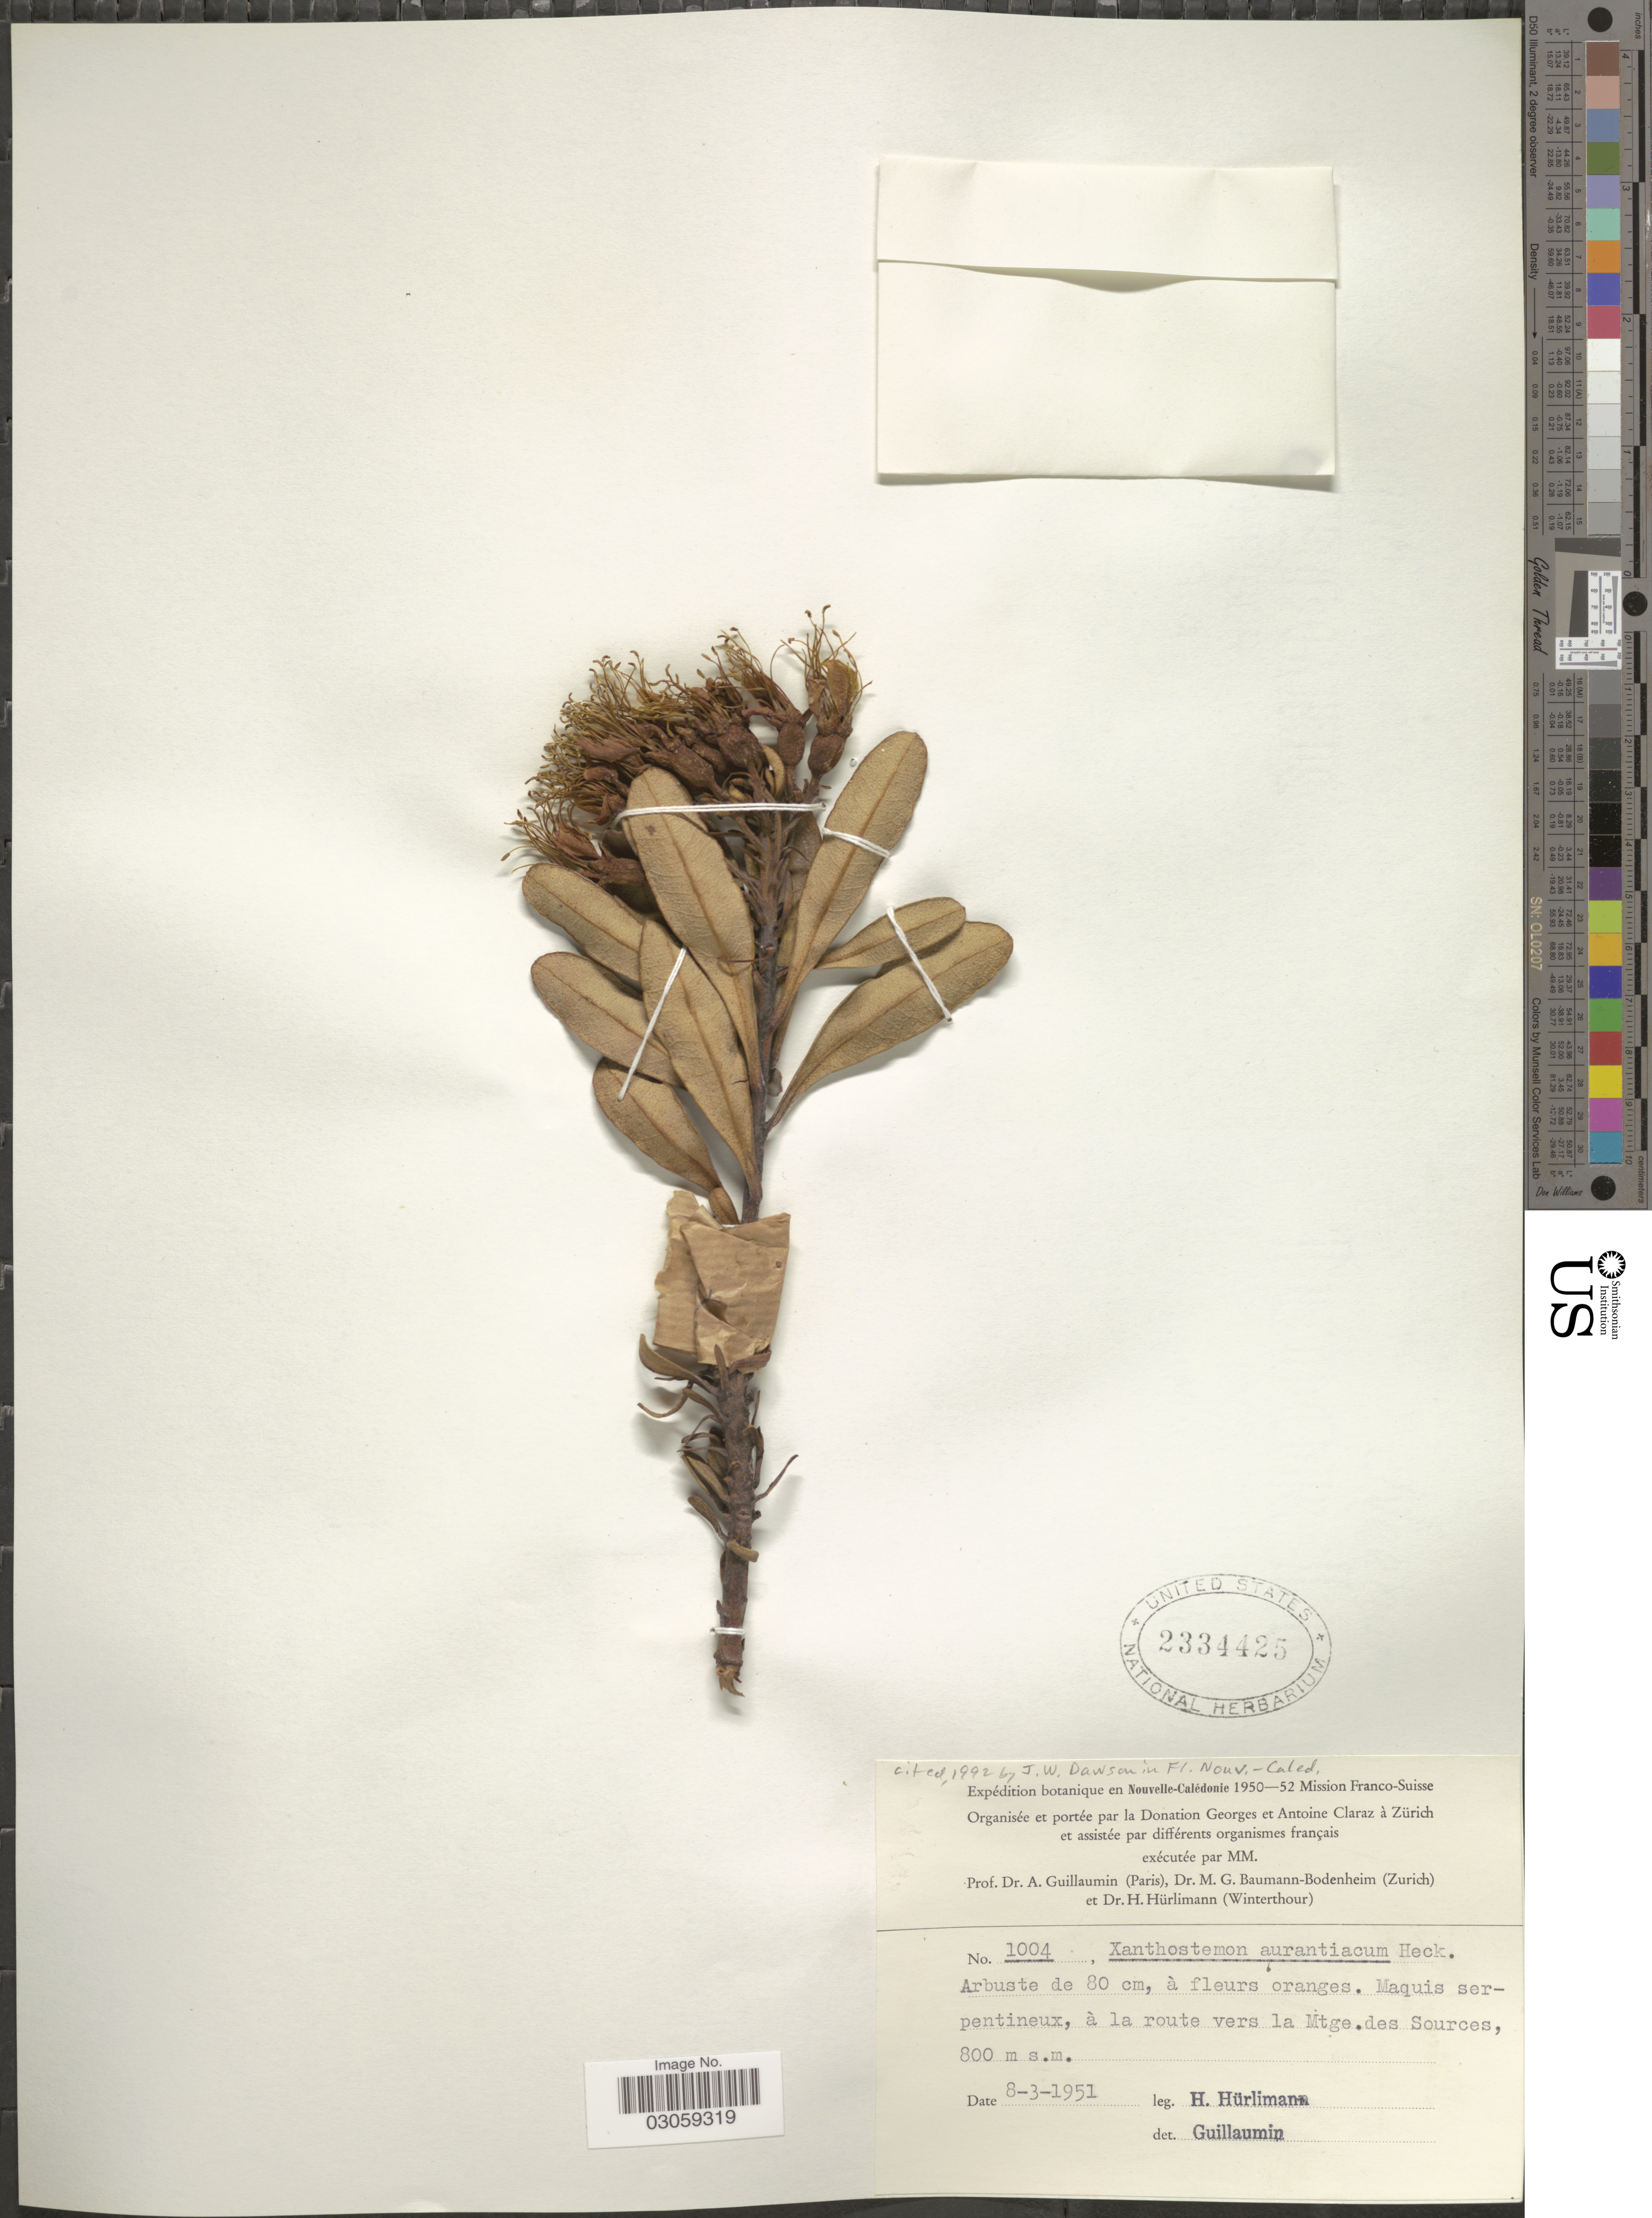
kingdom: Plantae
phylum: Tracheophyta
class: Magnoliopsida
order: Myrtales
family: Myrtaceae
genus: Xanthostemon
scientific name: Xanthostemon aurantiacus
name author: (Brongn. & Gris) Schltr.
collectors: H. Hürlimann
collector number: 1004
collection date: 1951-03-08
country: New Caledonia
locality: En Nouvelle-Calédonie. Maquis serpentineux, à la route vers la Mtge. des Sources.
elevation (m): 800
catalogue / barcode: US 2334425